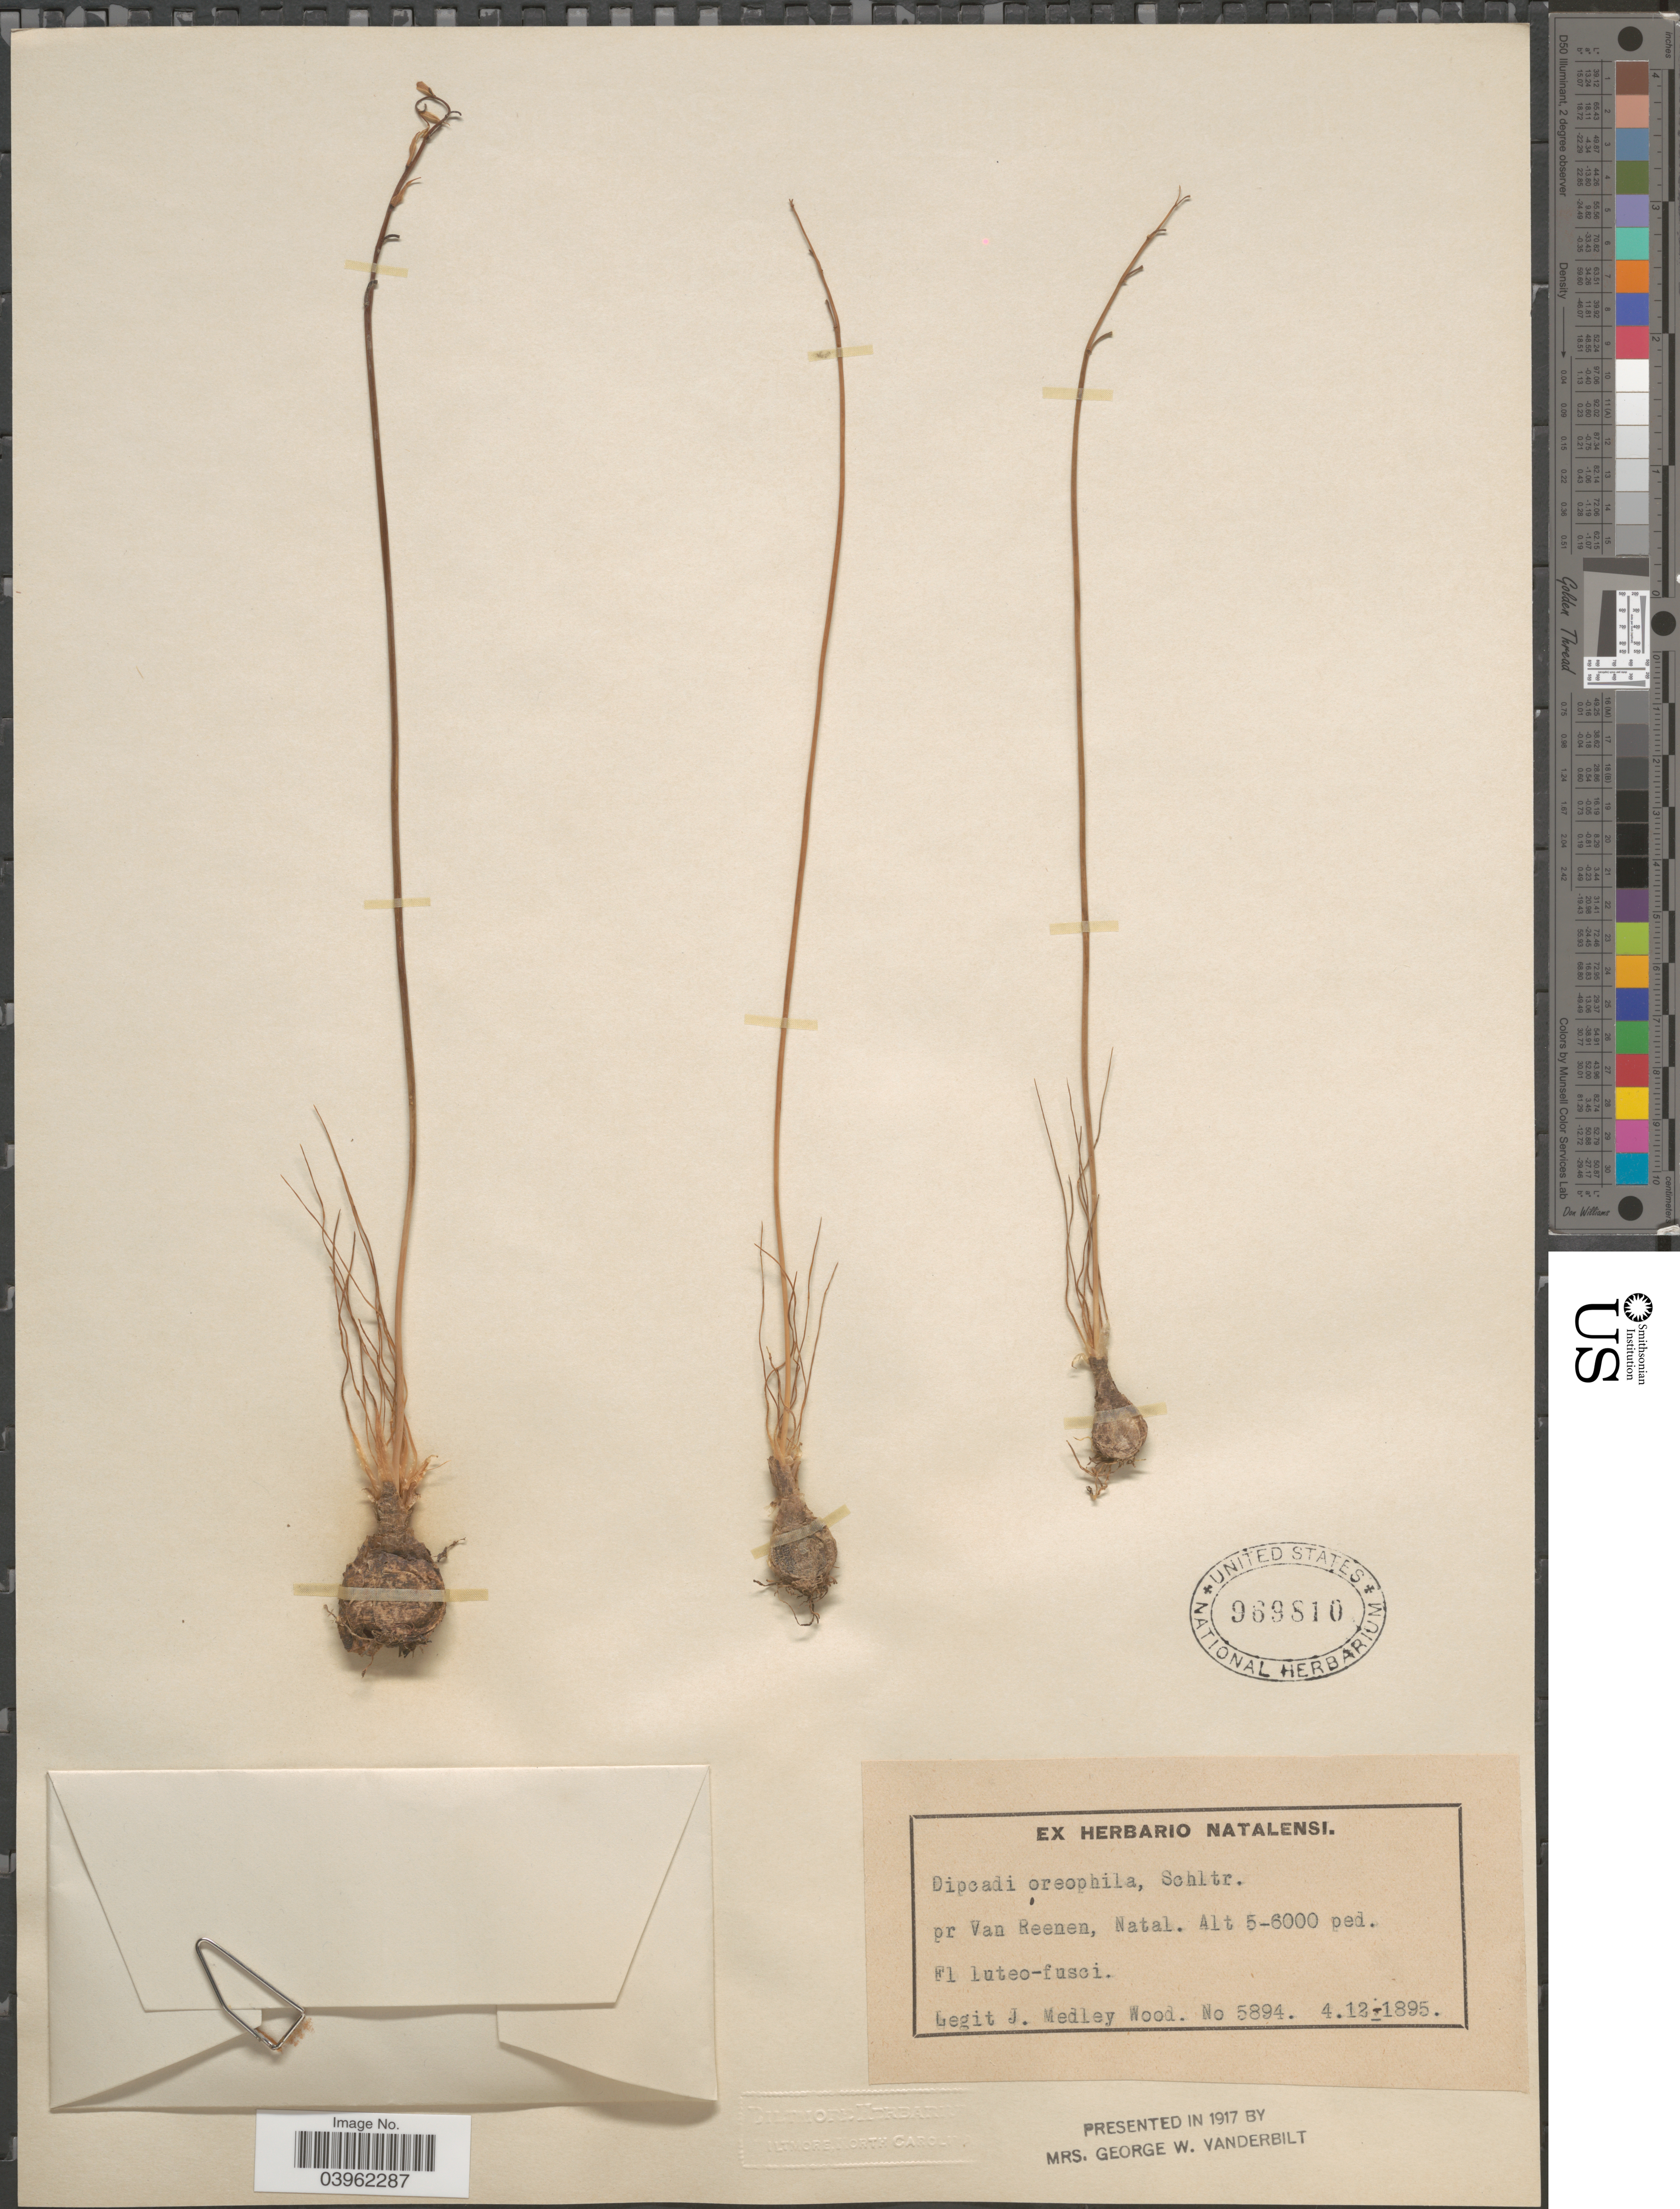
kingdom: Plantae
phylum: Tracheophyta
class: Liliopsida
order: Asparagales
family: Asparagaceae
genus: Dipcadi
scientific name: Dipcadi oreophila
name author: Schltr.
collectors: J. Medley Wood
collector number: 5894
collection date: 1895-12-04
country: South Africa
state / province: KwaZulu-Natal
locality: Pr Van Reenen, Natal.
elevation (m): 1524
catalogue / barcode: US 969810